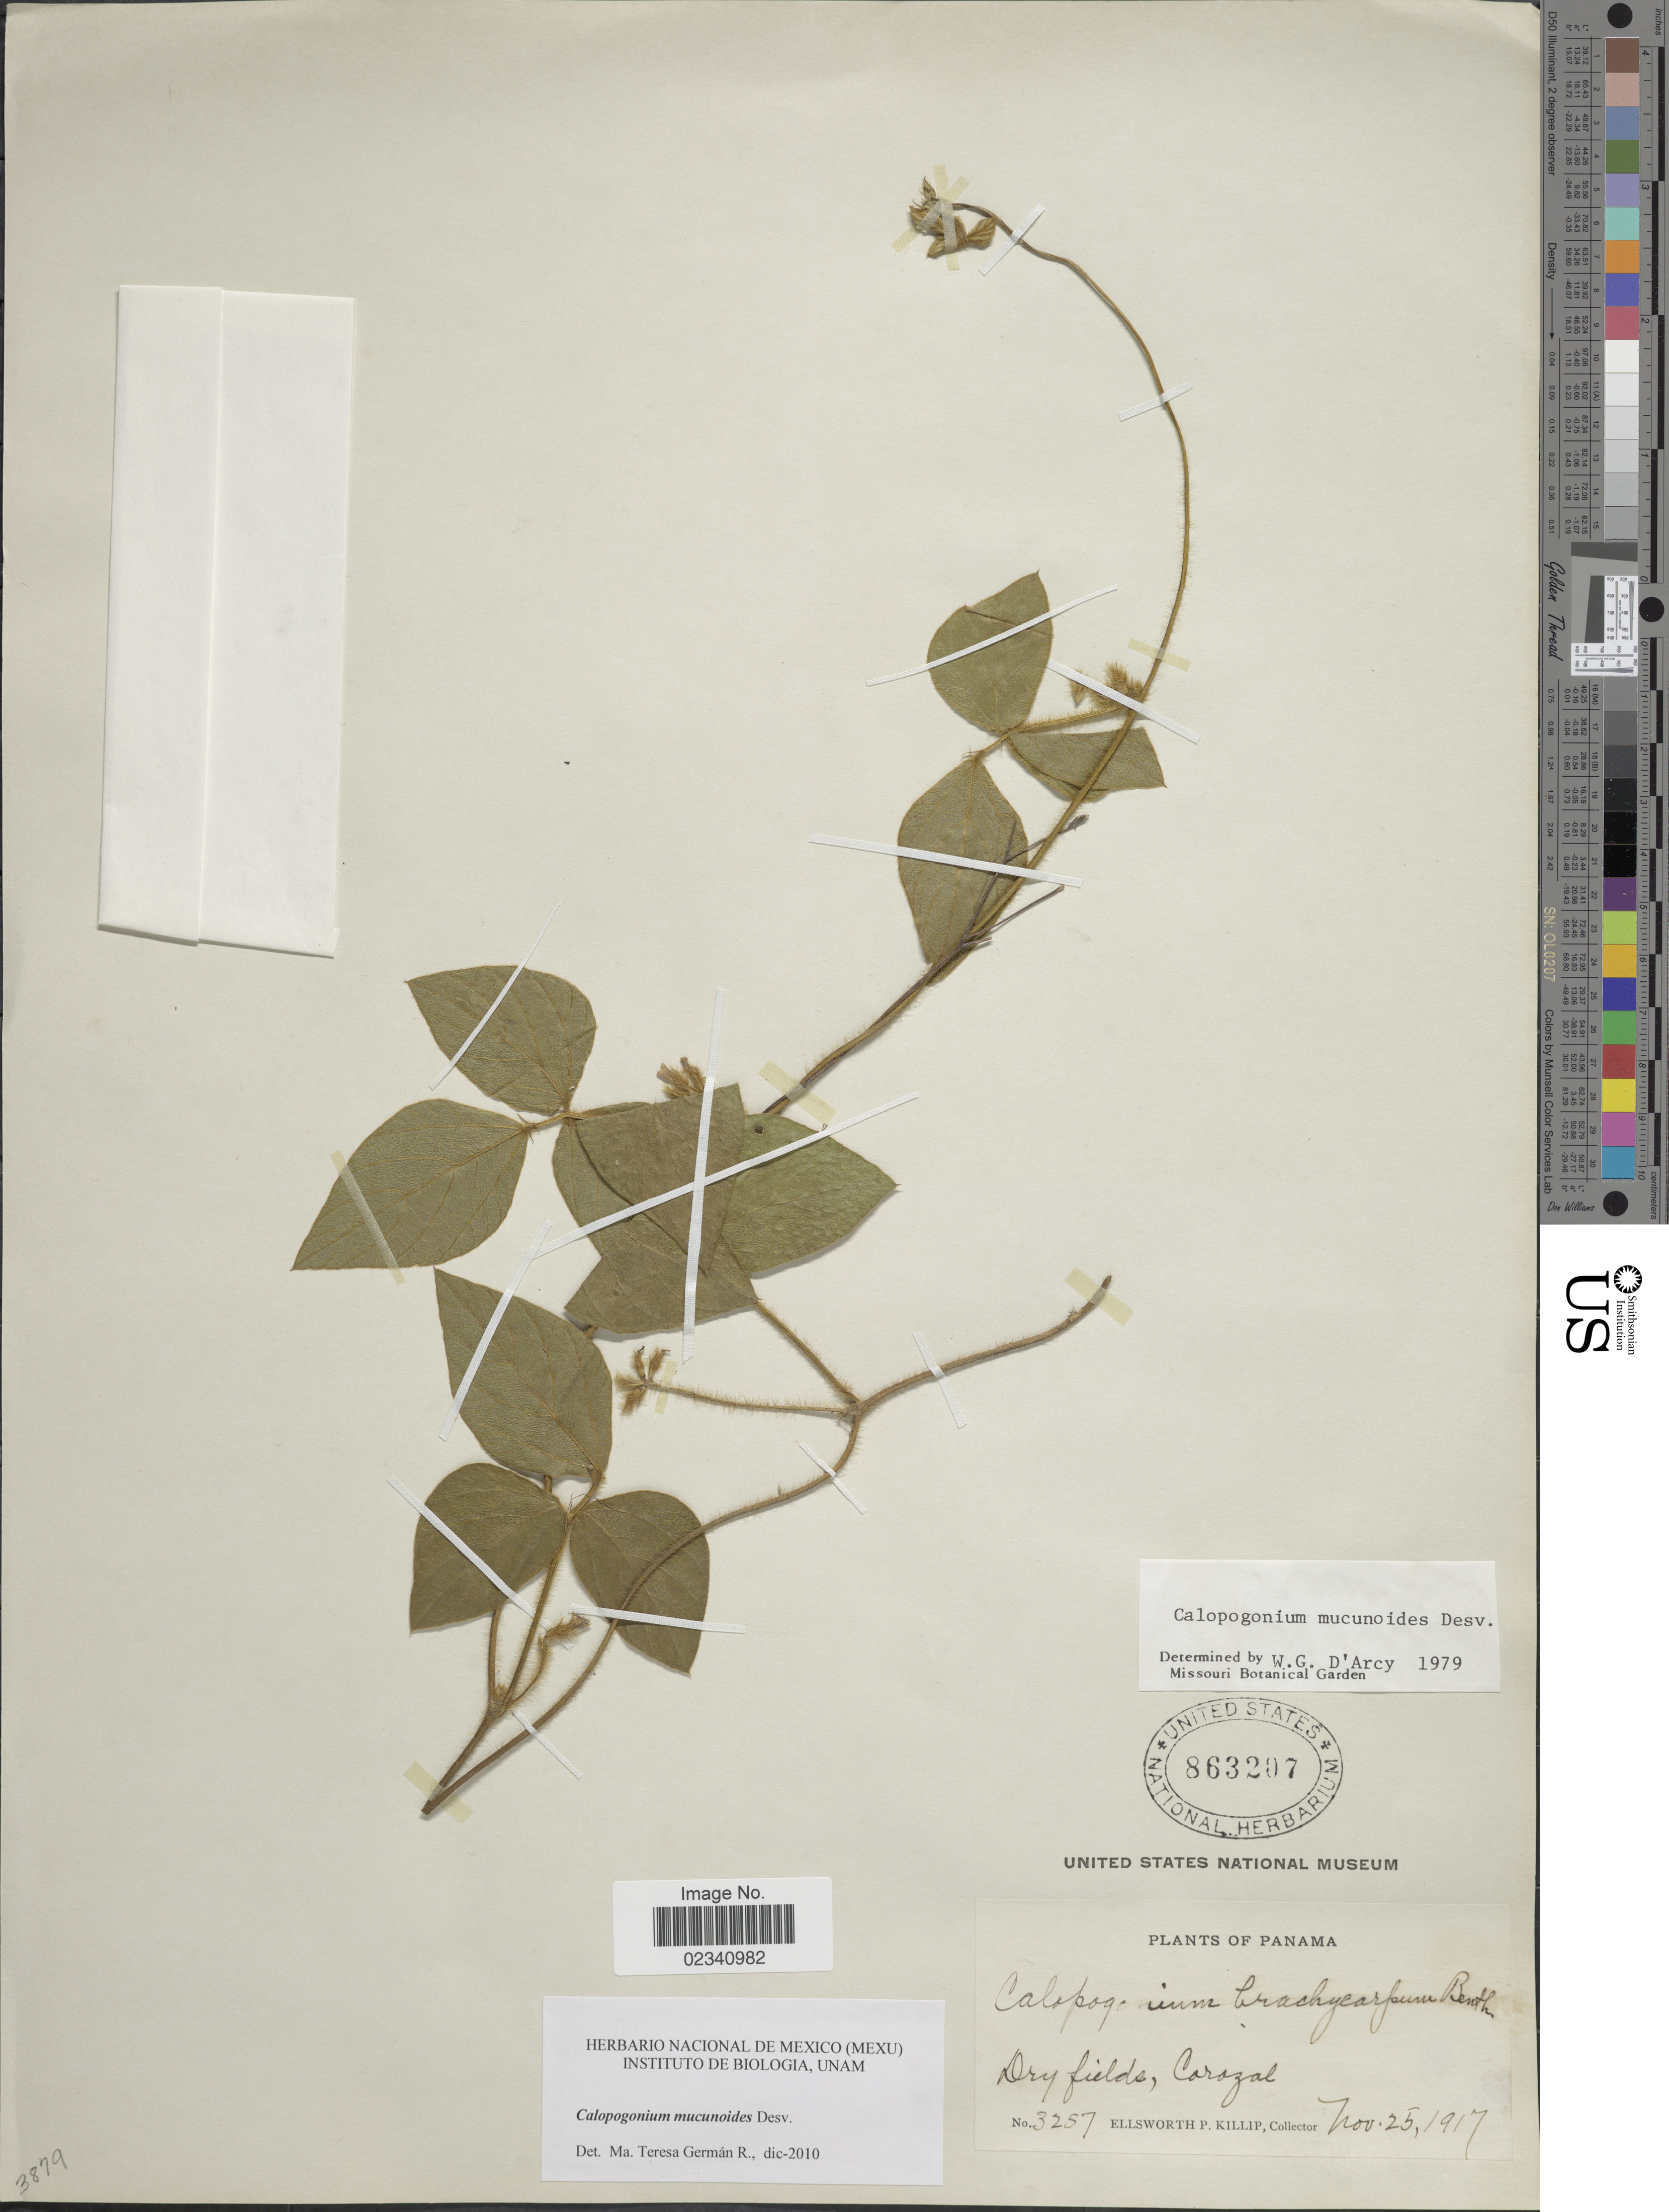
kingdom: Plantae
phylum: Tracheophyta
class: Magnoliopsida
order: Fabales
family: Fabaceae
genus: Calopogonium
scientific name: Calopogonium mucunoides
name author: Desv.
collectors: E. P. Killip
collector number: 3257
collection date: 1917-11-25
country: Panama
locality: Panama, Dry fields, Corozal .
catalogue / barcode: US 863207